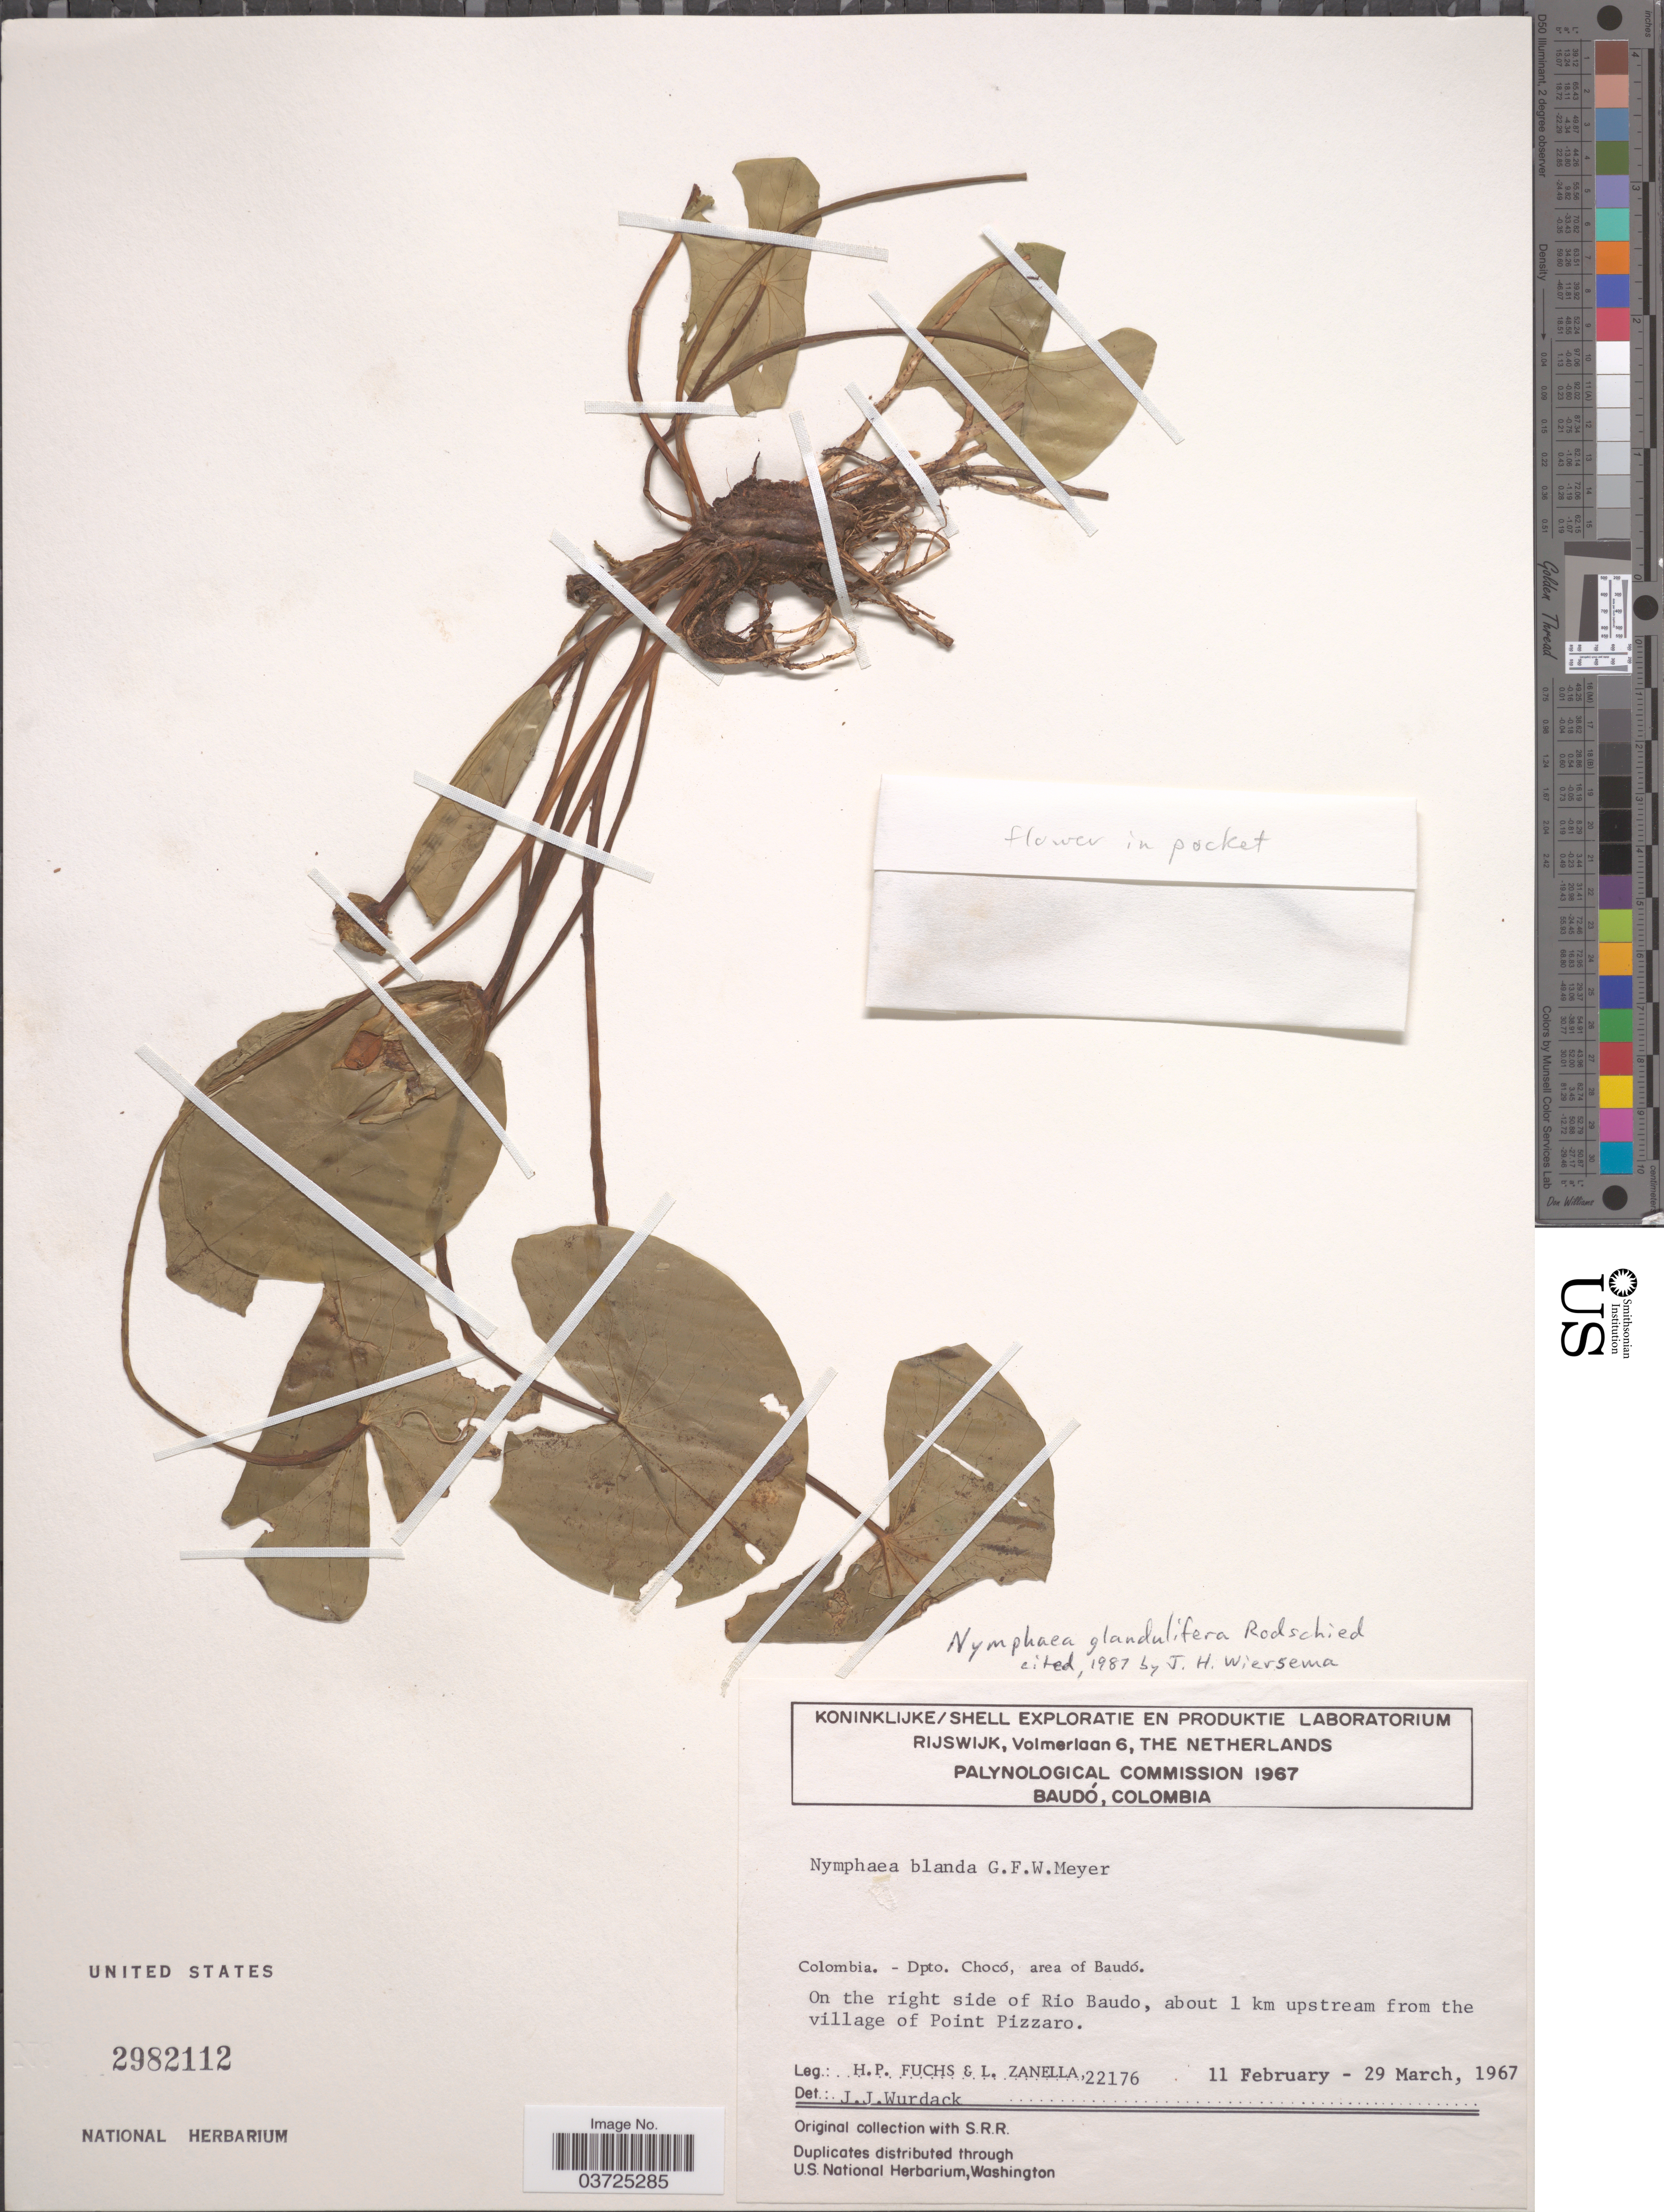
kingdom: Plantae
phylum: Tracheophyta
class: Magnoliopsida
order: Nymphaeales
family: Nymphaeaceae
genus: Nymphaea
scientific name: Nymphaea glandulifera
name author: Rodschied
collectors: H. P. Fuchs & L. Zanella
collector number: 22176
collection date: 1967-02-11/1967-03-29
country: Colombia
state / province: Chocó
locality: Dpto. Chocó, area of Baudó. on the right side of Rio Baudo, about 1 km upstream from the village of Point Pizzaro.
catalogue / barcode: US 2982112